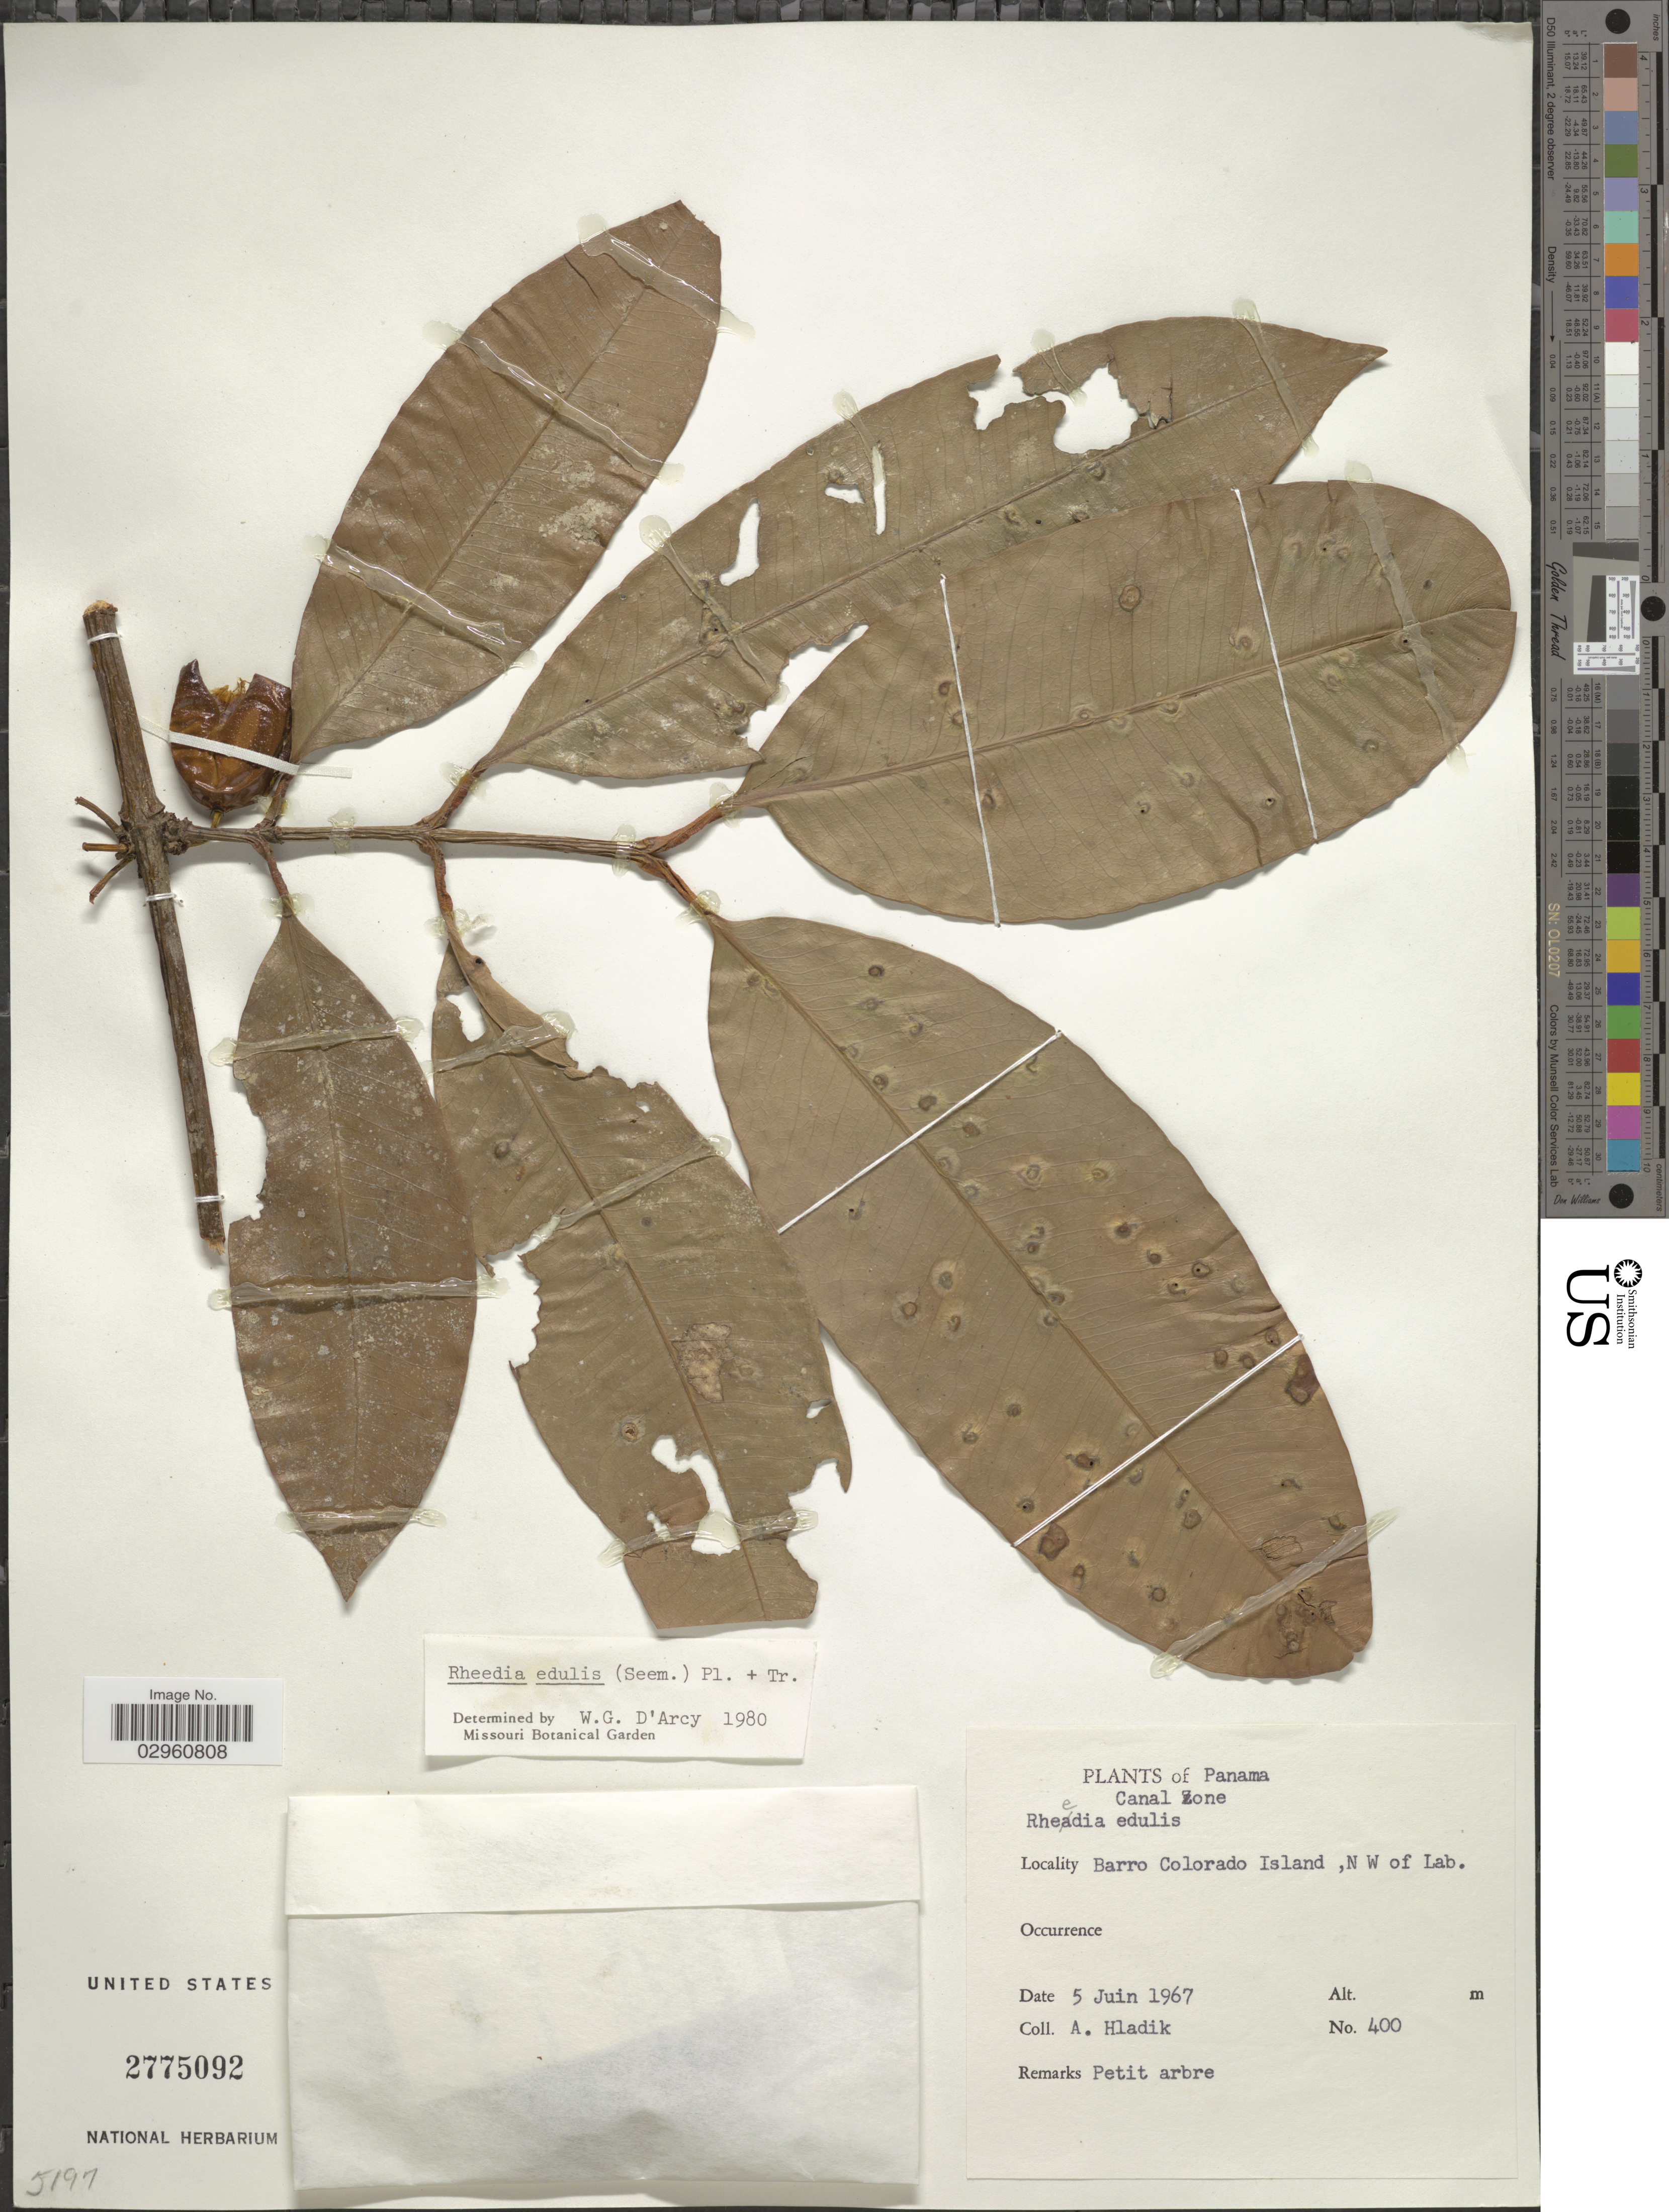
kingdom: Plantae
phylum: Tracheophyta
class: Magnoliopsida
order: Malpighiales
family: Clusiaceae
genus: Garcinia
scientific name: Garcinia intermedia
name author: (Pittier) Hammel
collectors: A. Hladik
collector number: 400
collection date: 1967-06-05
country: Panama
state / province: Panamá Oeste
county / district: Canal Zone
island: Barro Colorado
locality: Canal Zone. Barro Colorado Island, N W of Lab.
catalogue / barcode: US 2775092